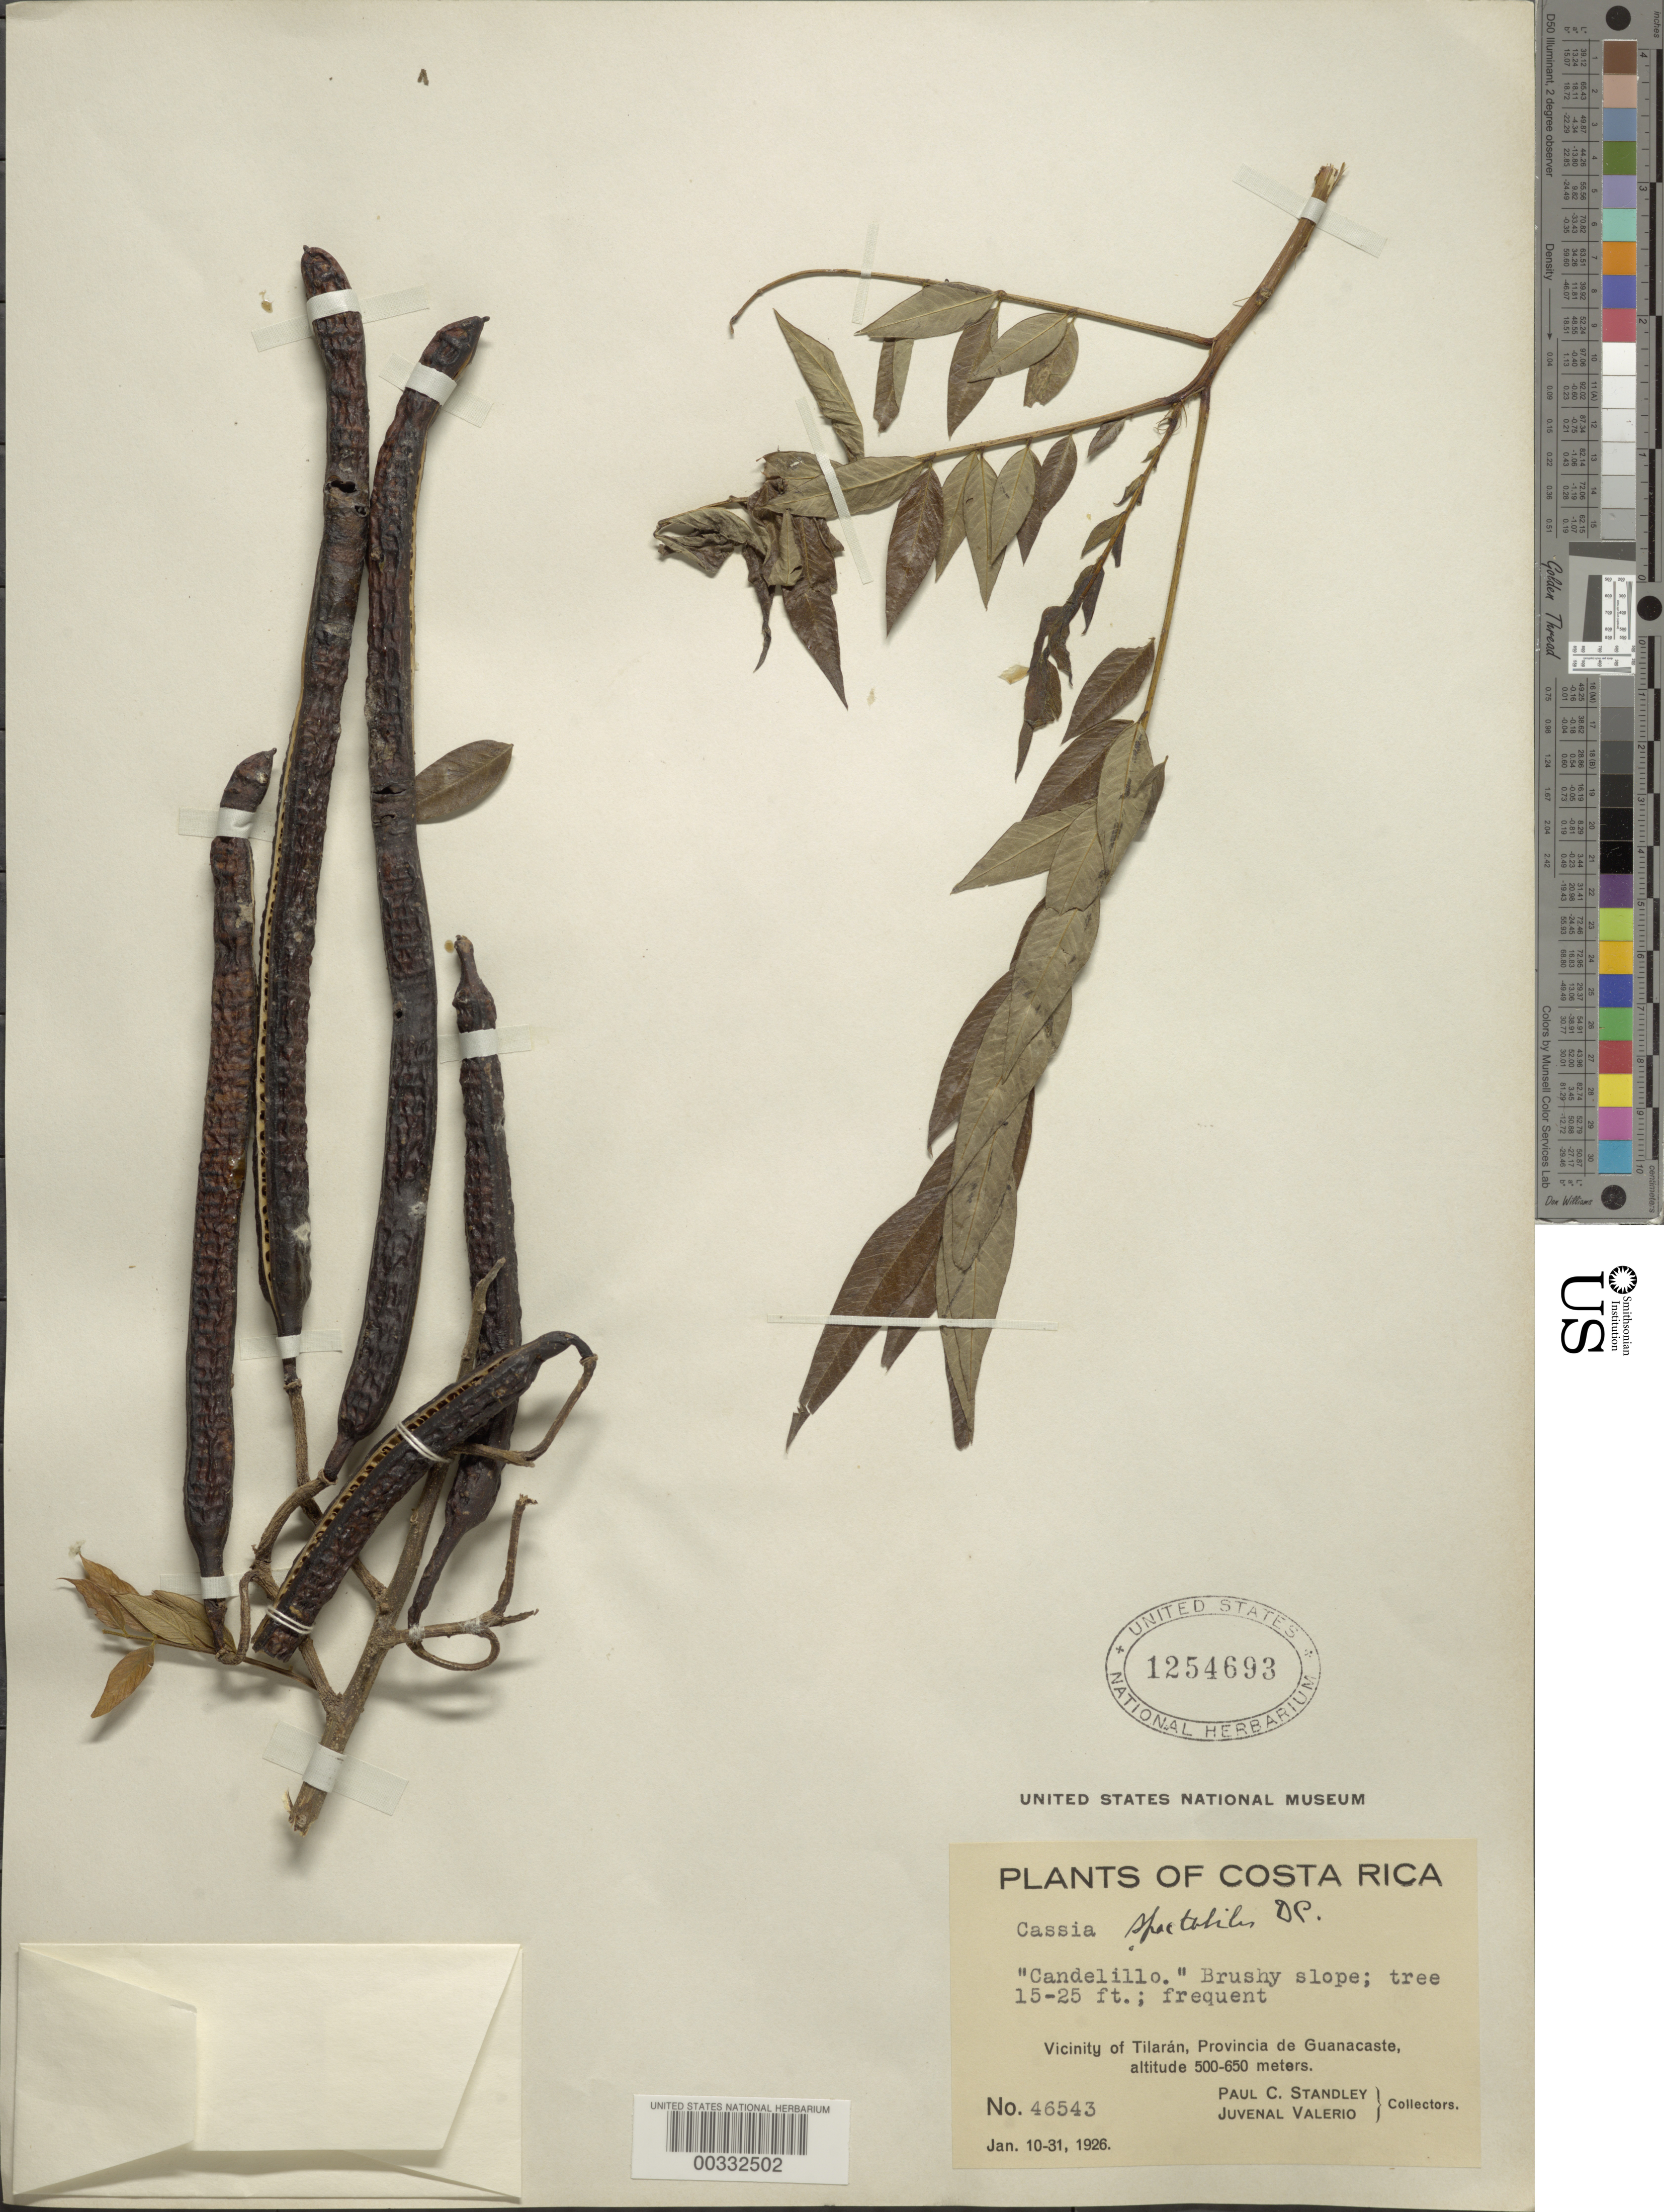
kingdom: Plantae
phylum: Tracheophyta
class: Magnoliopsida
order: Fabales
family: Fabaceae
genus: Senna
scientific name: Senna spectabilis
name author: (DC.) H.S. Irwin & Barneby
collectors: P. C. Standley & J. Valerio R.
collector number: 46543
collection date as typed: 10 Jan 1926 to 31 Jan 1926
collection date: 1926-01-10/1926-01-31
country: Costa Rica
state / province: Guanacaste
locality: Vicinity of Tilaran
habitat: Brushy slope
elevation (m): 500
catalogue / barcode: US 1254693